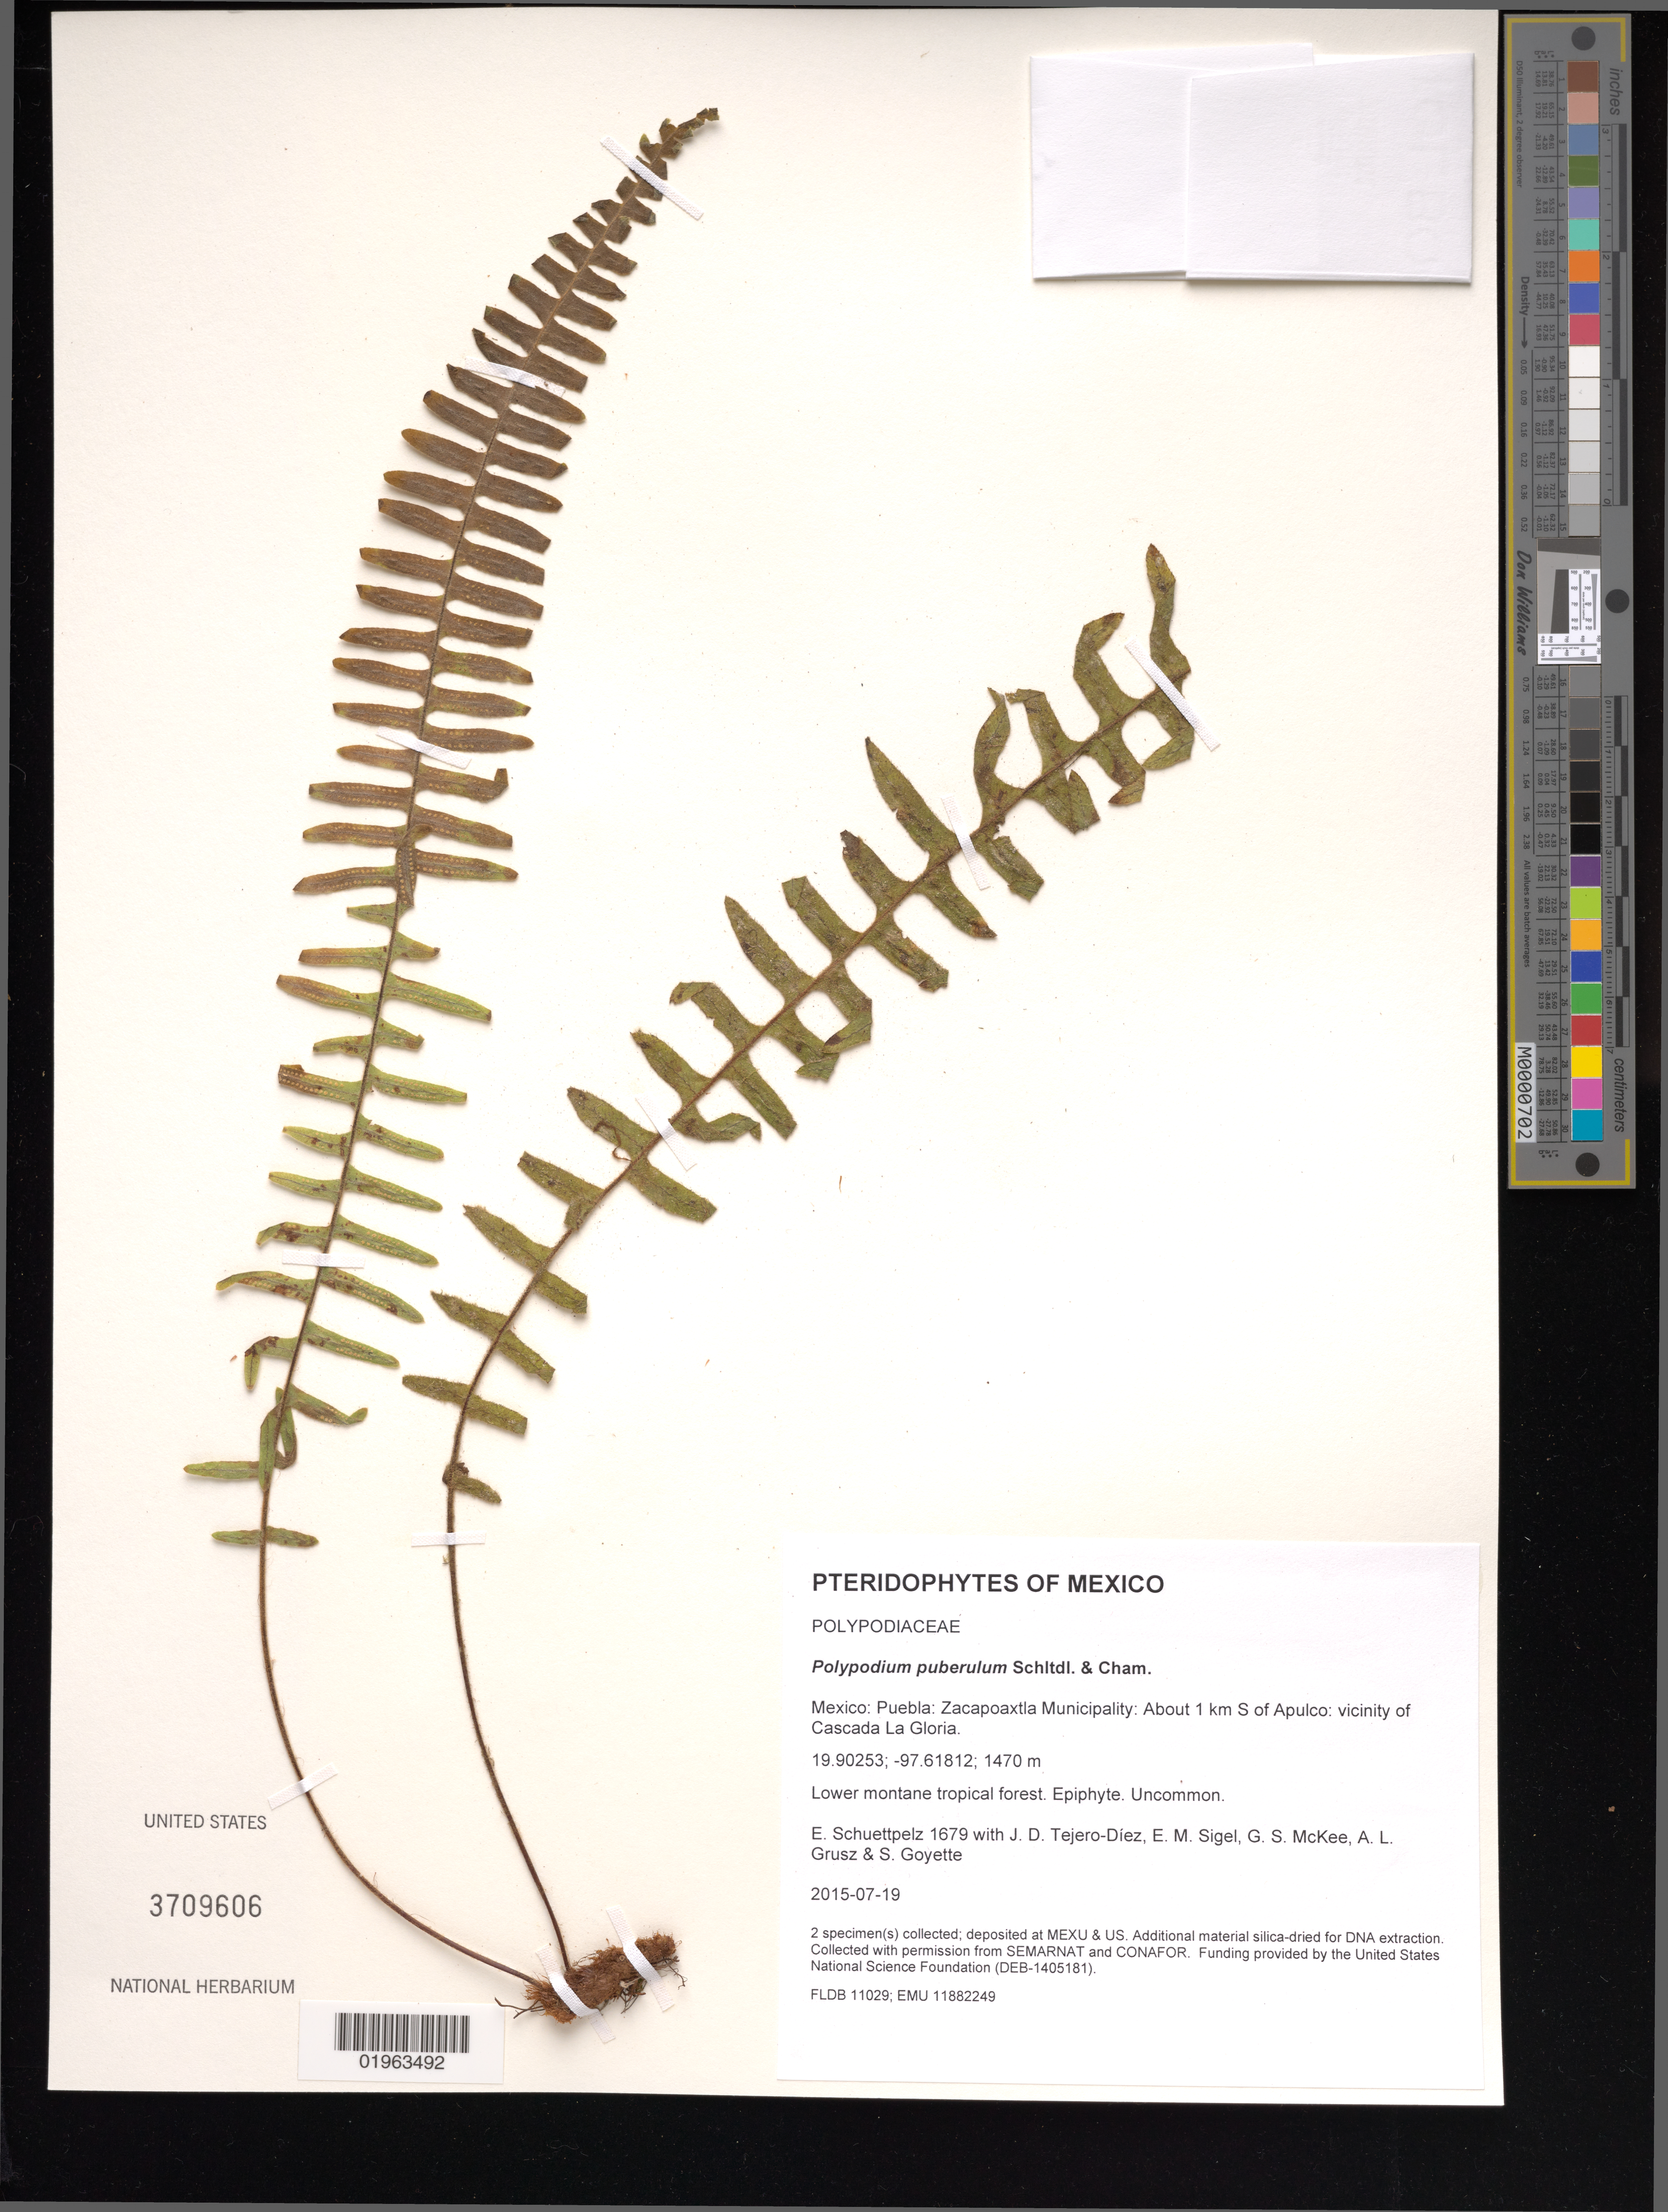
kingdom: Plantae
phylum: Tracheophyta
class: Polypodiopsida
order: Polypodiales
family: Polypodiaceae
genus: Polypodium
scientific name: Polypodium puberulum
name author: Schltdl. & Cham.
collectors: E. Schuettpelz, D. Tejero-Díez, E. M. Sigel, G. S. McKee & A. Grusz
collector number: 1679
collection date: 2015-07-19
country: Mexico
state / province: Puebla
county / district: Zacapoaxtla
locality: About 1 km S of Apulco: vicinity of Cascada La Gloria.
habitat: Lower montane tropical forest.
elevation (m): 1470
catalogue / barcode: US 3709606